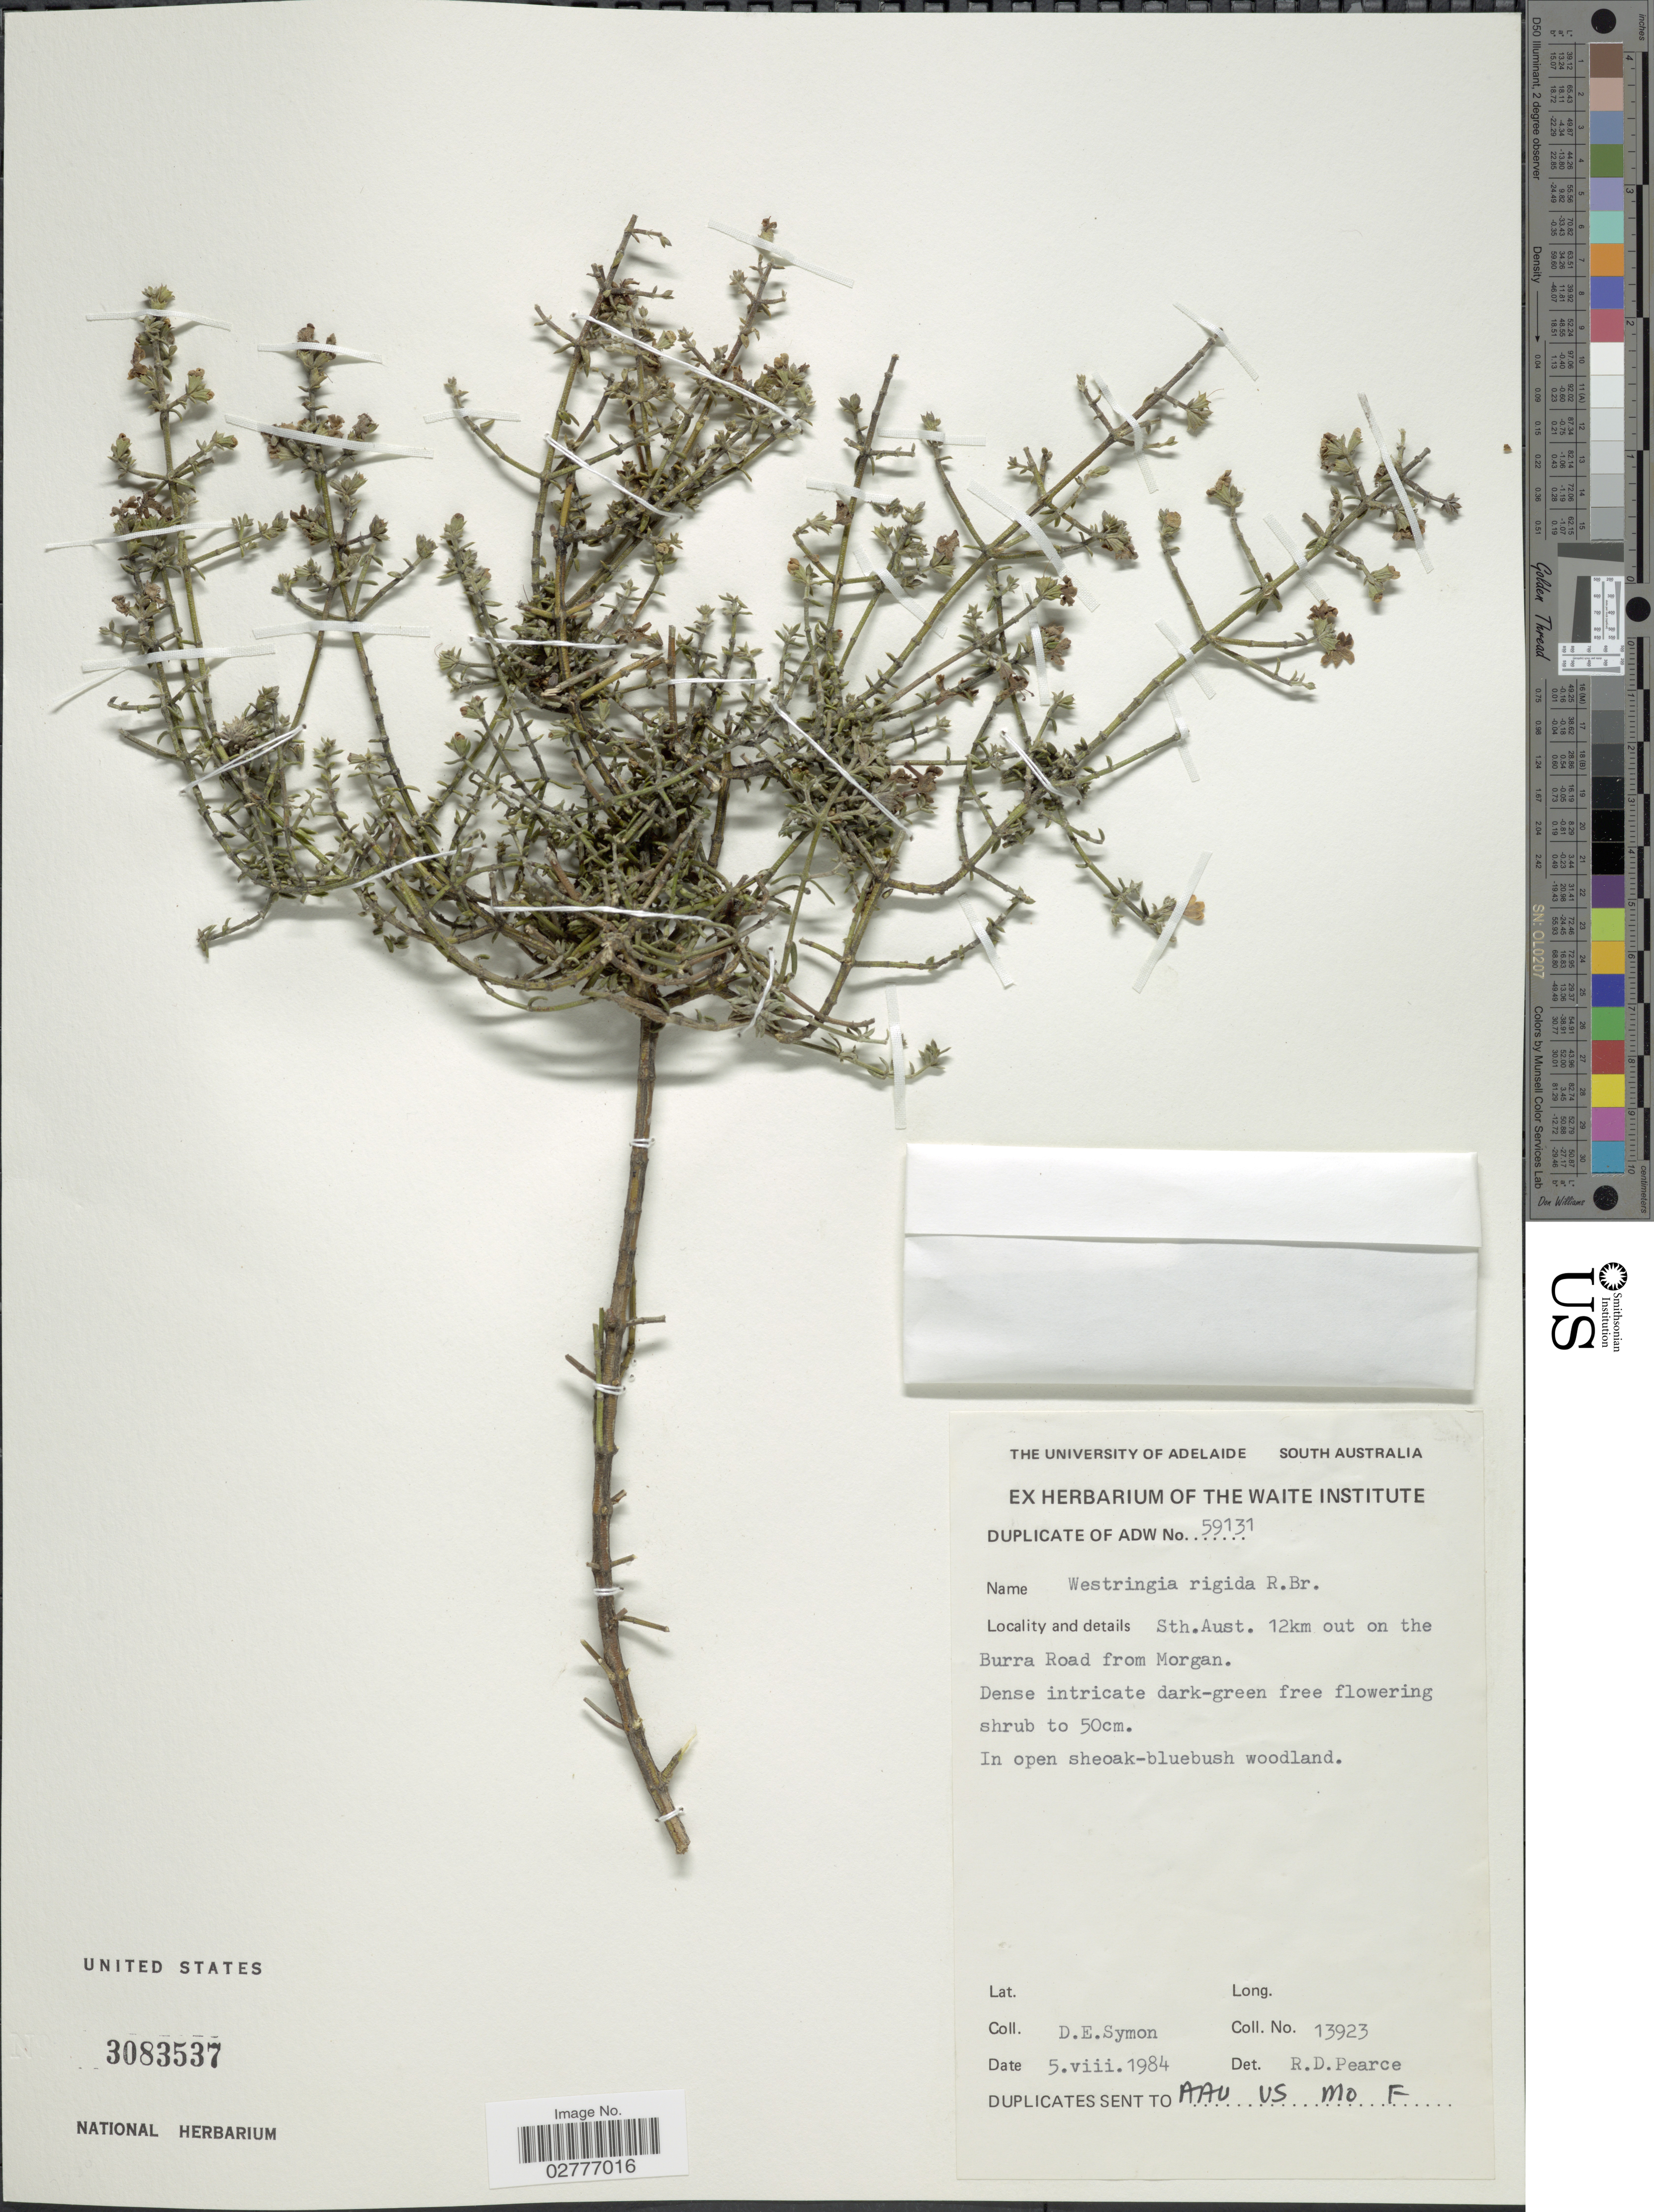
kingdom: Plantae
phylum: Tracheophyta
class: Magnoliopsida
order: Lamiales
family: Lamiaceae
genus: Westringia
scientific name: Westringia rigida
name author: R. Br.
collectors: D. Symon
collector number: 13923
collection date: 1984-08-05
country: Australia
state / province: South Australia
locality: Sth. Aust. 12km out on the Burra Road from Morgan.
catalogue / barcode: US 3083537